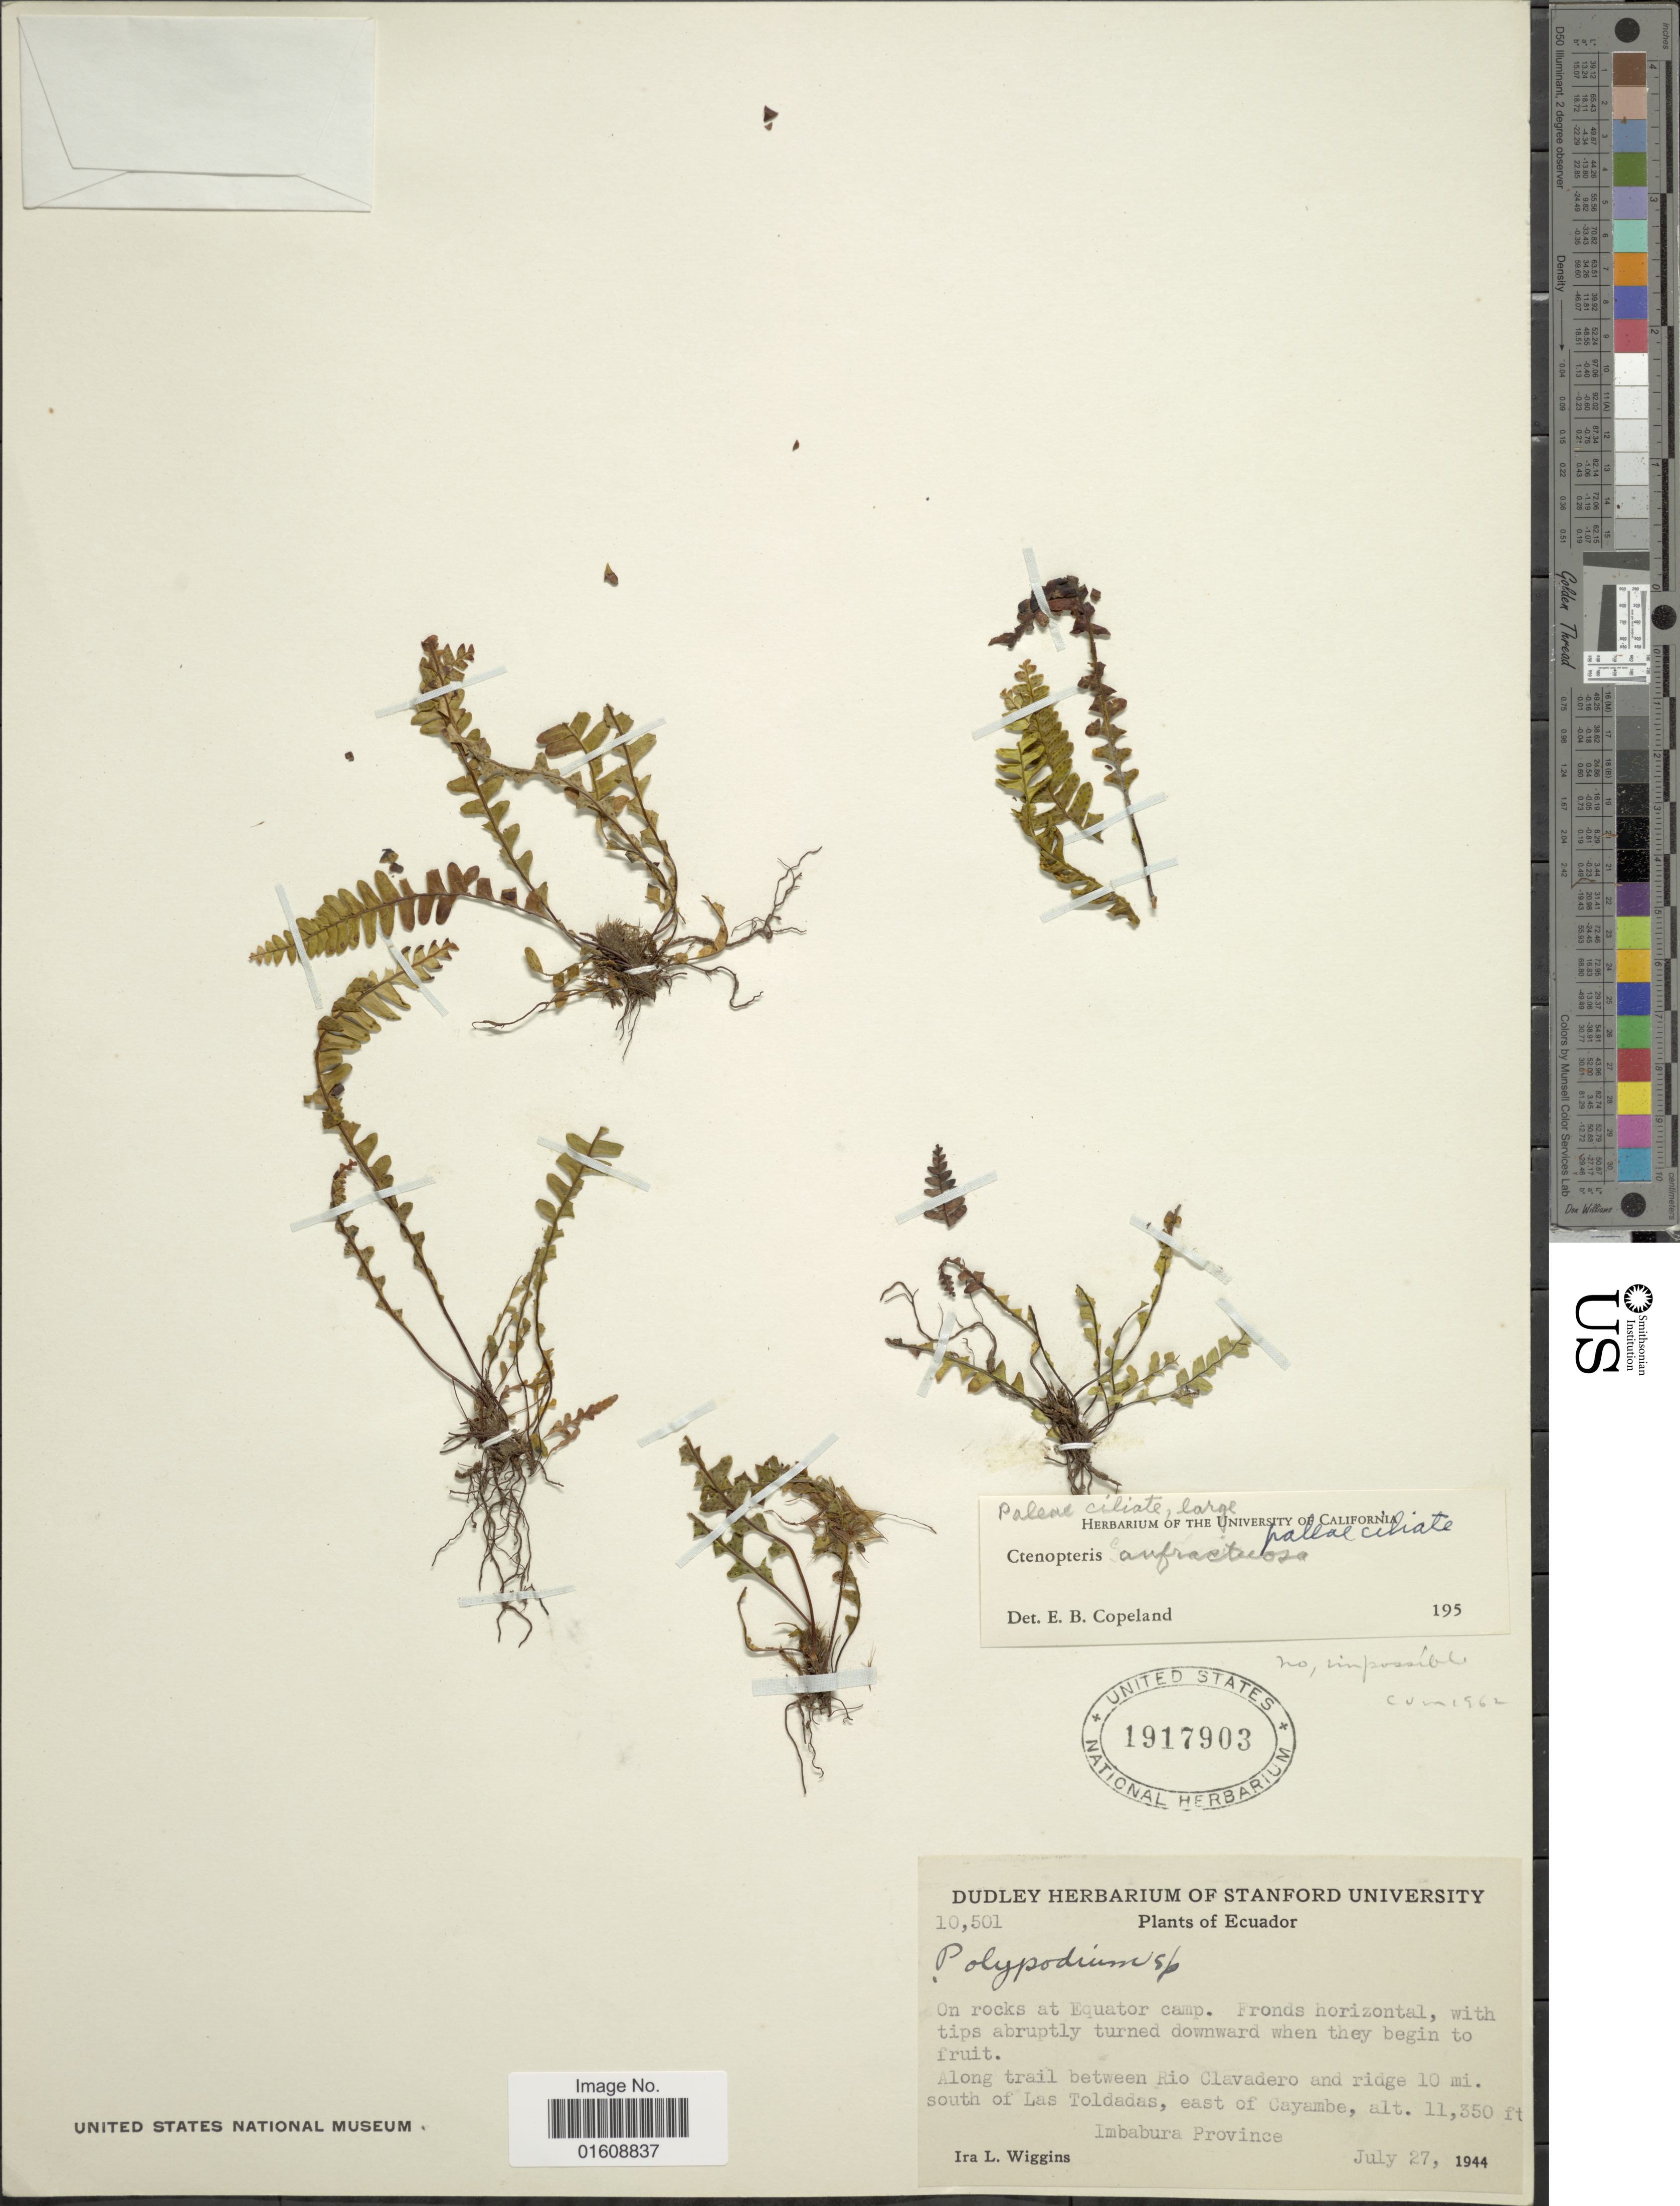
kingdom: Plantae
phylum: Tracheophyta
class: Polypodiopsida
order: Polypodiales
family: Polypodiaceae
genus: Alansmia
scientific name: Alansmia sp.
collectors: I. L. Wiggins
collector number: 10501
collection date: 1944-07-27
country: Ecuador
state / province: Imbabura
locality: On rocks at Equator camp. Along trail between Rio Clavadero and ridge 10 mi. south of Las Toldadas, east of Cayambe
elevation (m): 3459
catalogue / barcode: US 1917903